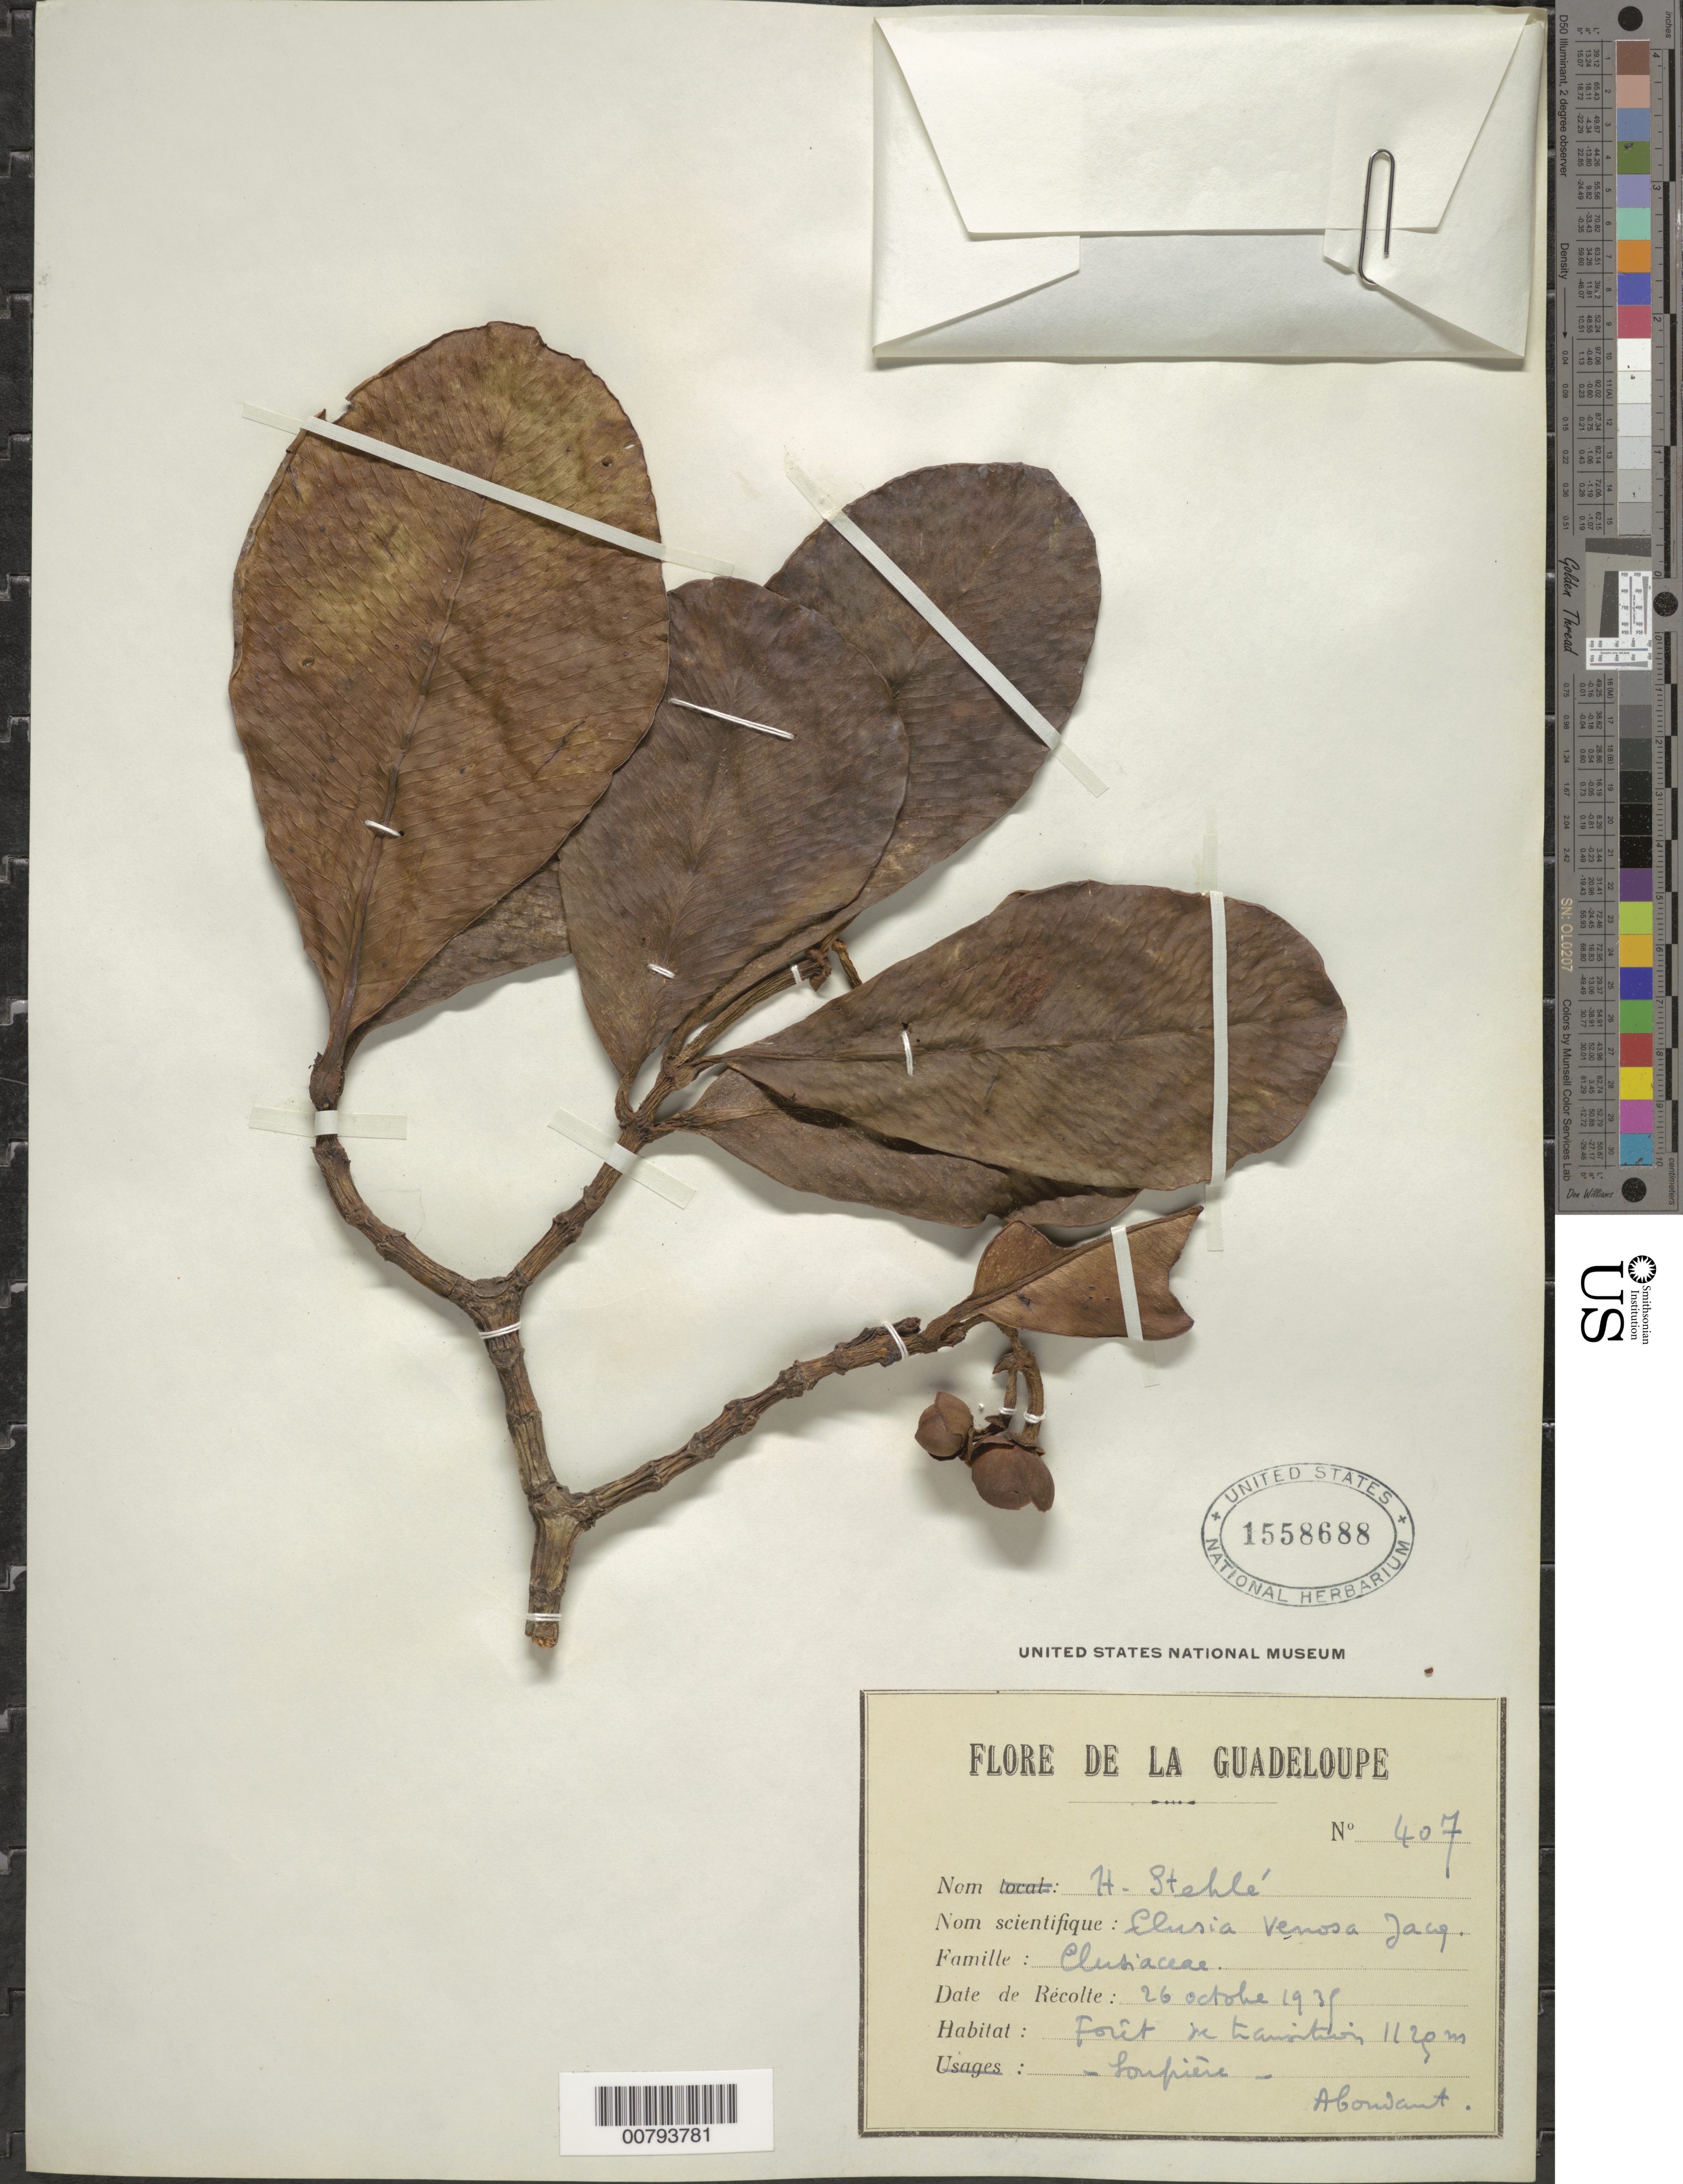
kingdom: Plantae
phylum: Tracheophyta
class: Magnoliopsida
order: Malpighiales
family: Clusiaceae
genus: Clusia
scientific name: Clusia major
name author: L.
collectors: H. Stehlé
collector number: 407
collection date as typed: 26 Oct 1938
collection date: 1938-10-26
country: Guadeloupe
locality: Soufrière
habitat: Forêt du transition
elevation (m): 1120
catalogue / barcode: US 1558688